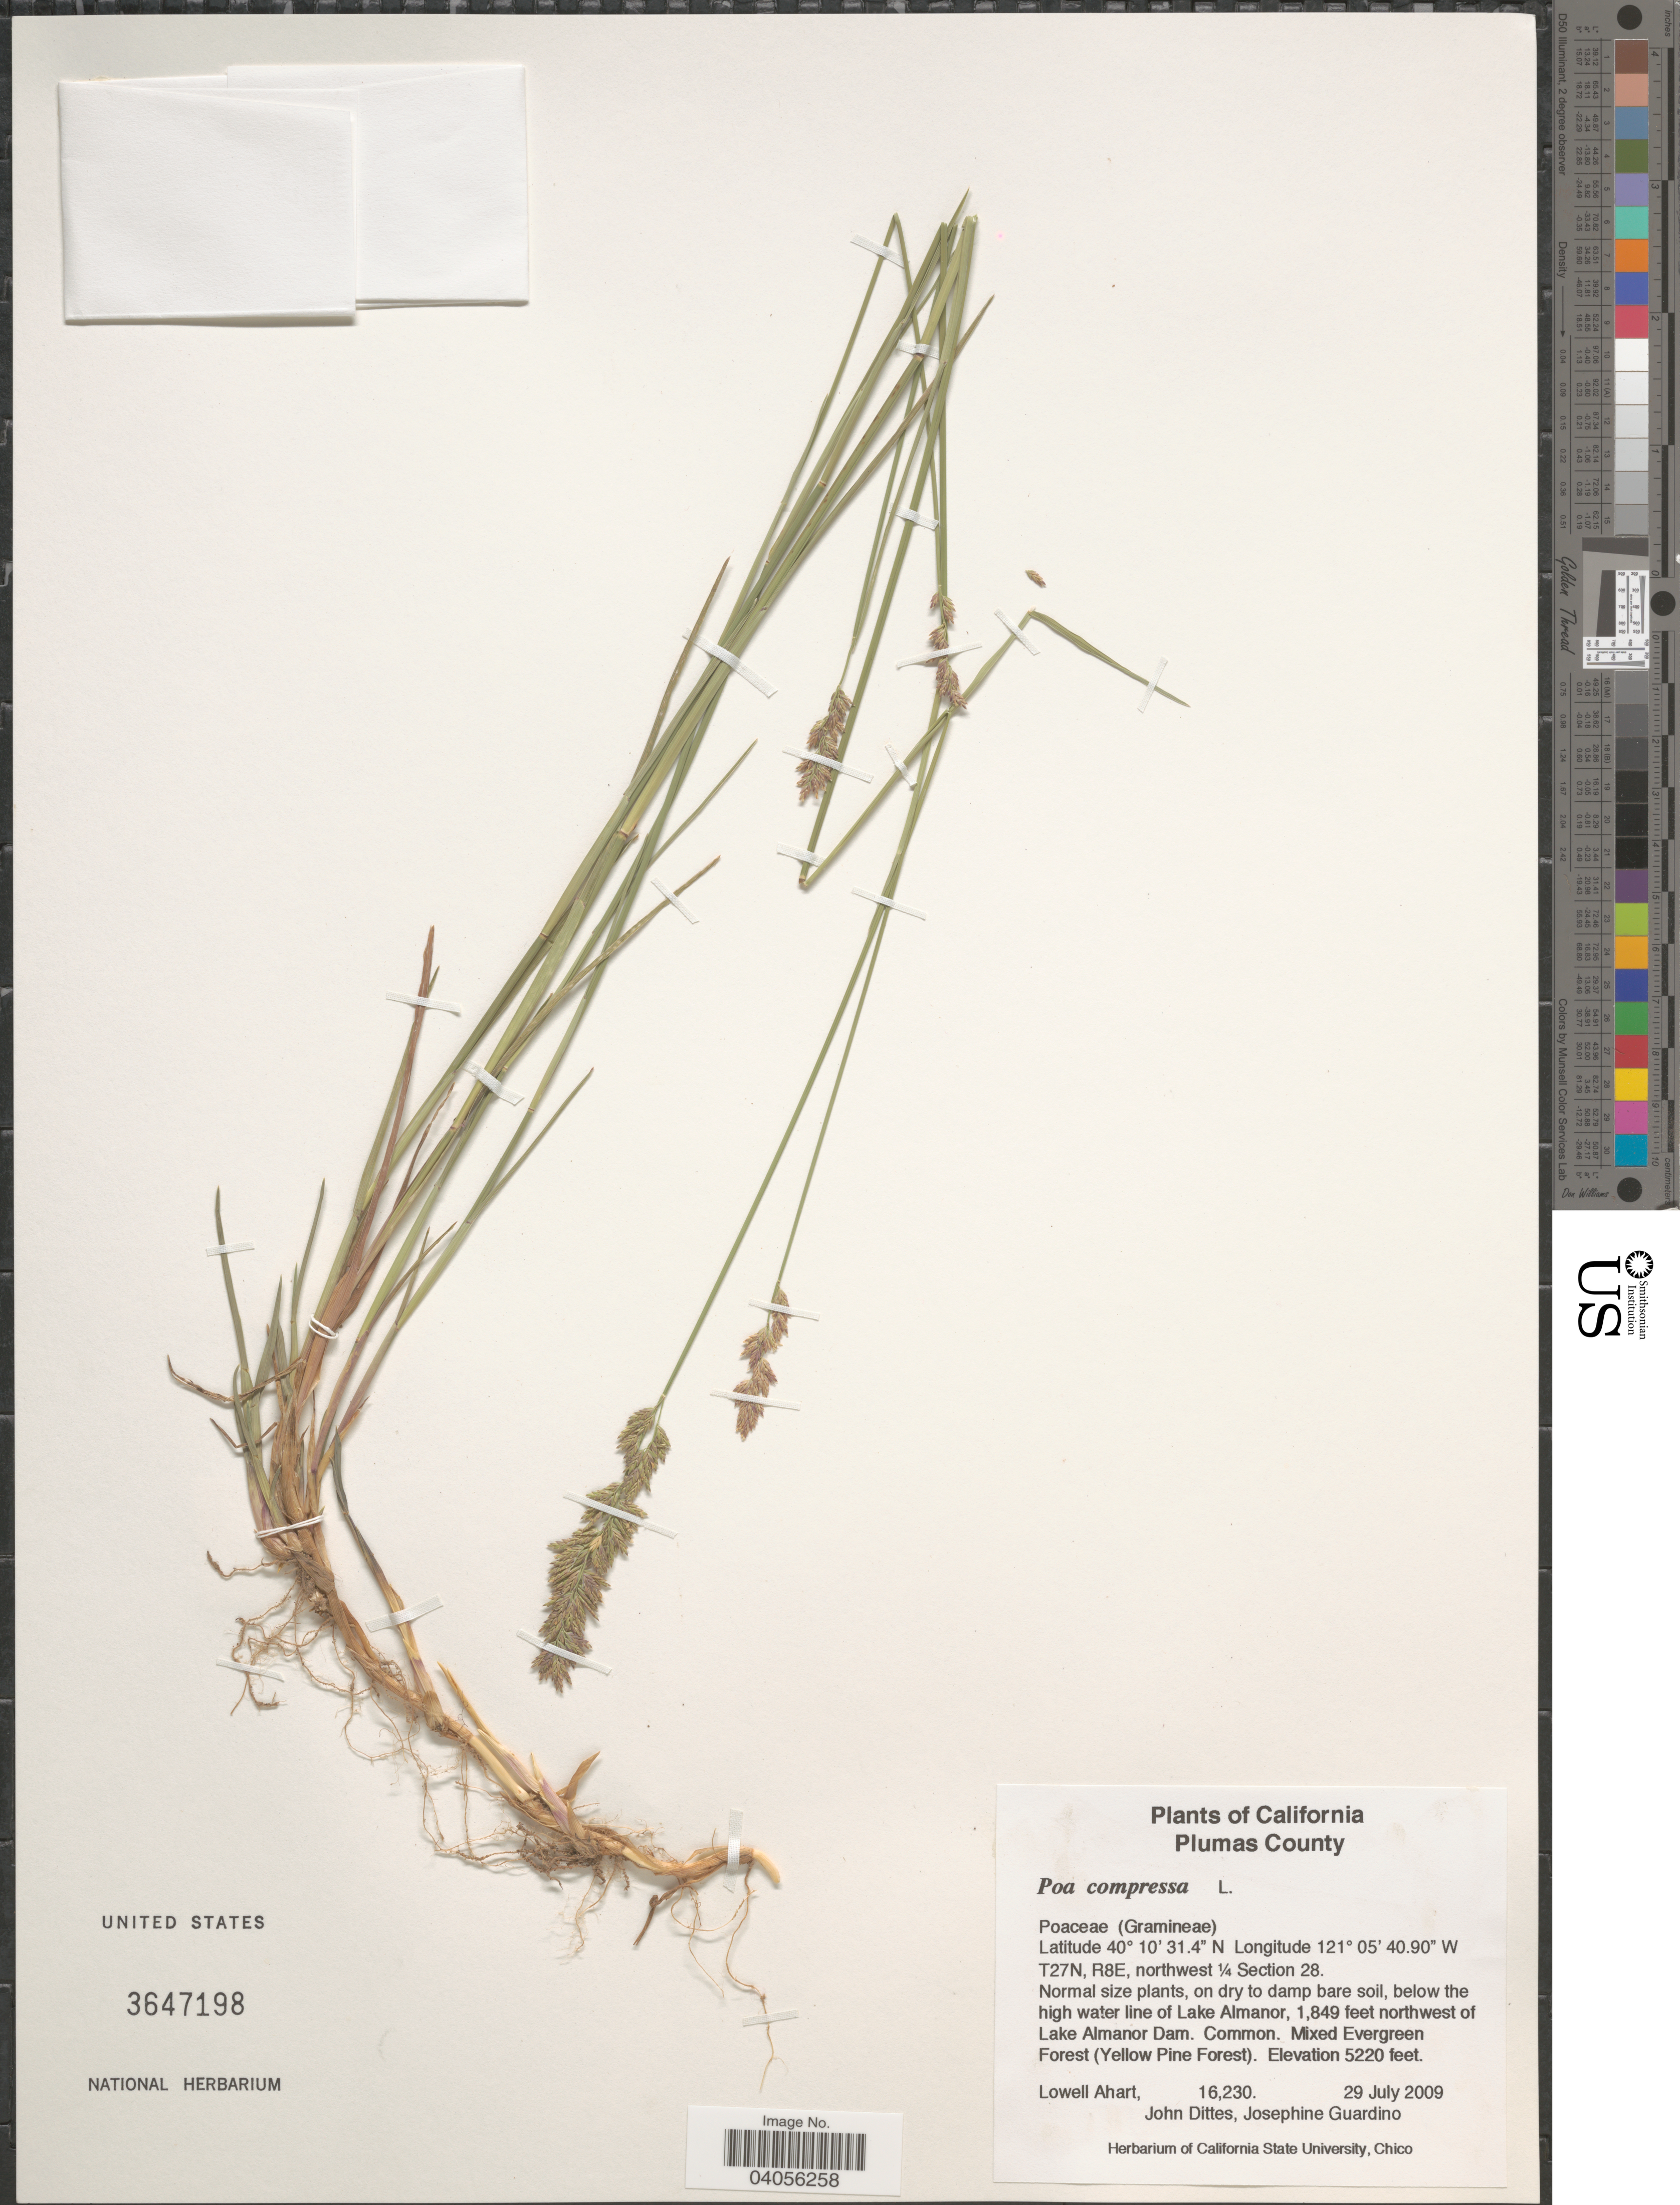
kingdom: Plantae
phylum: Tracheophyta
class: Liliopsida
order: Poales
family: Poaceae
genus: Poa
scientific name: Poa compressa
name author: L.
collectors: L. Ahart, J. Dittes & J. Guardino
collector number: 16230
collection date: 2009-07-29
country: United States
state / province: California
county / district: Plumas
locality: Plumas County. T27N, R8E, northwest ¼ Section 28. Below the high water line of Lake Almanor, 1849 feet northwest of Lake Almanor Dam.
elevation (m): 1591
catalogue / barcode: US 3647198